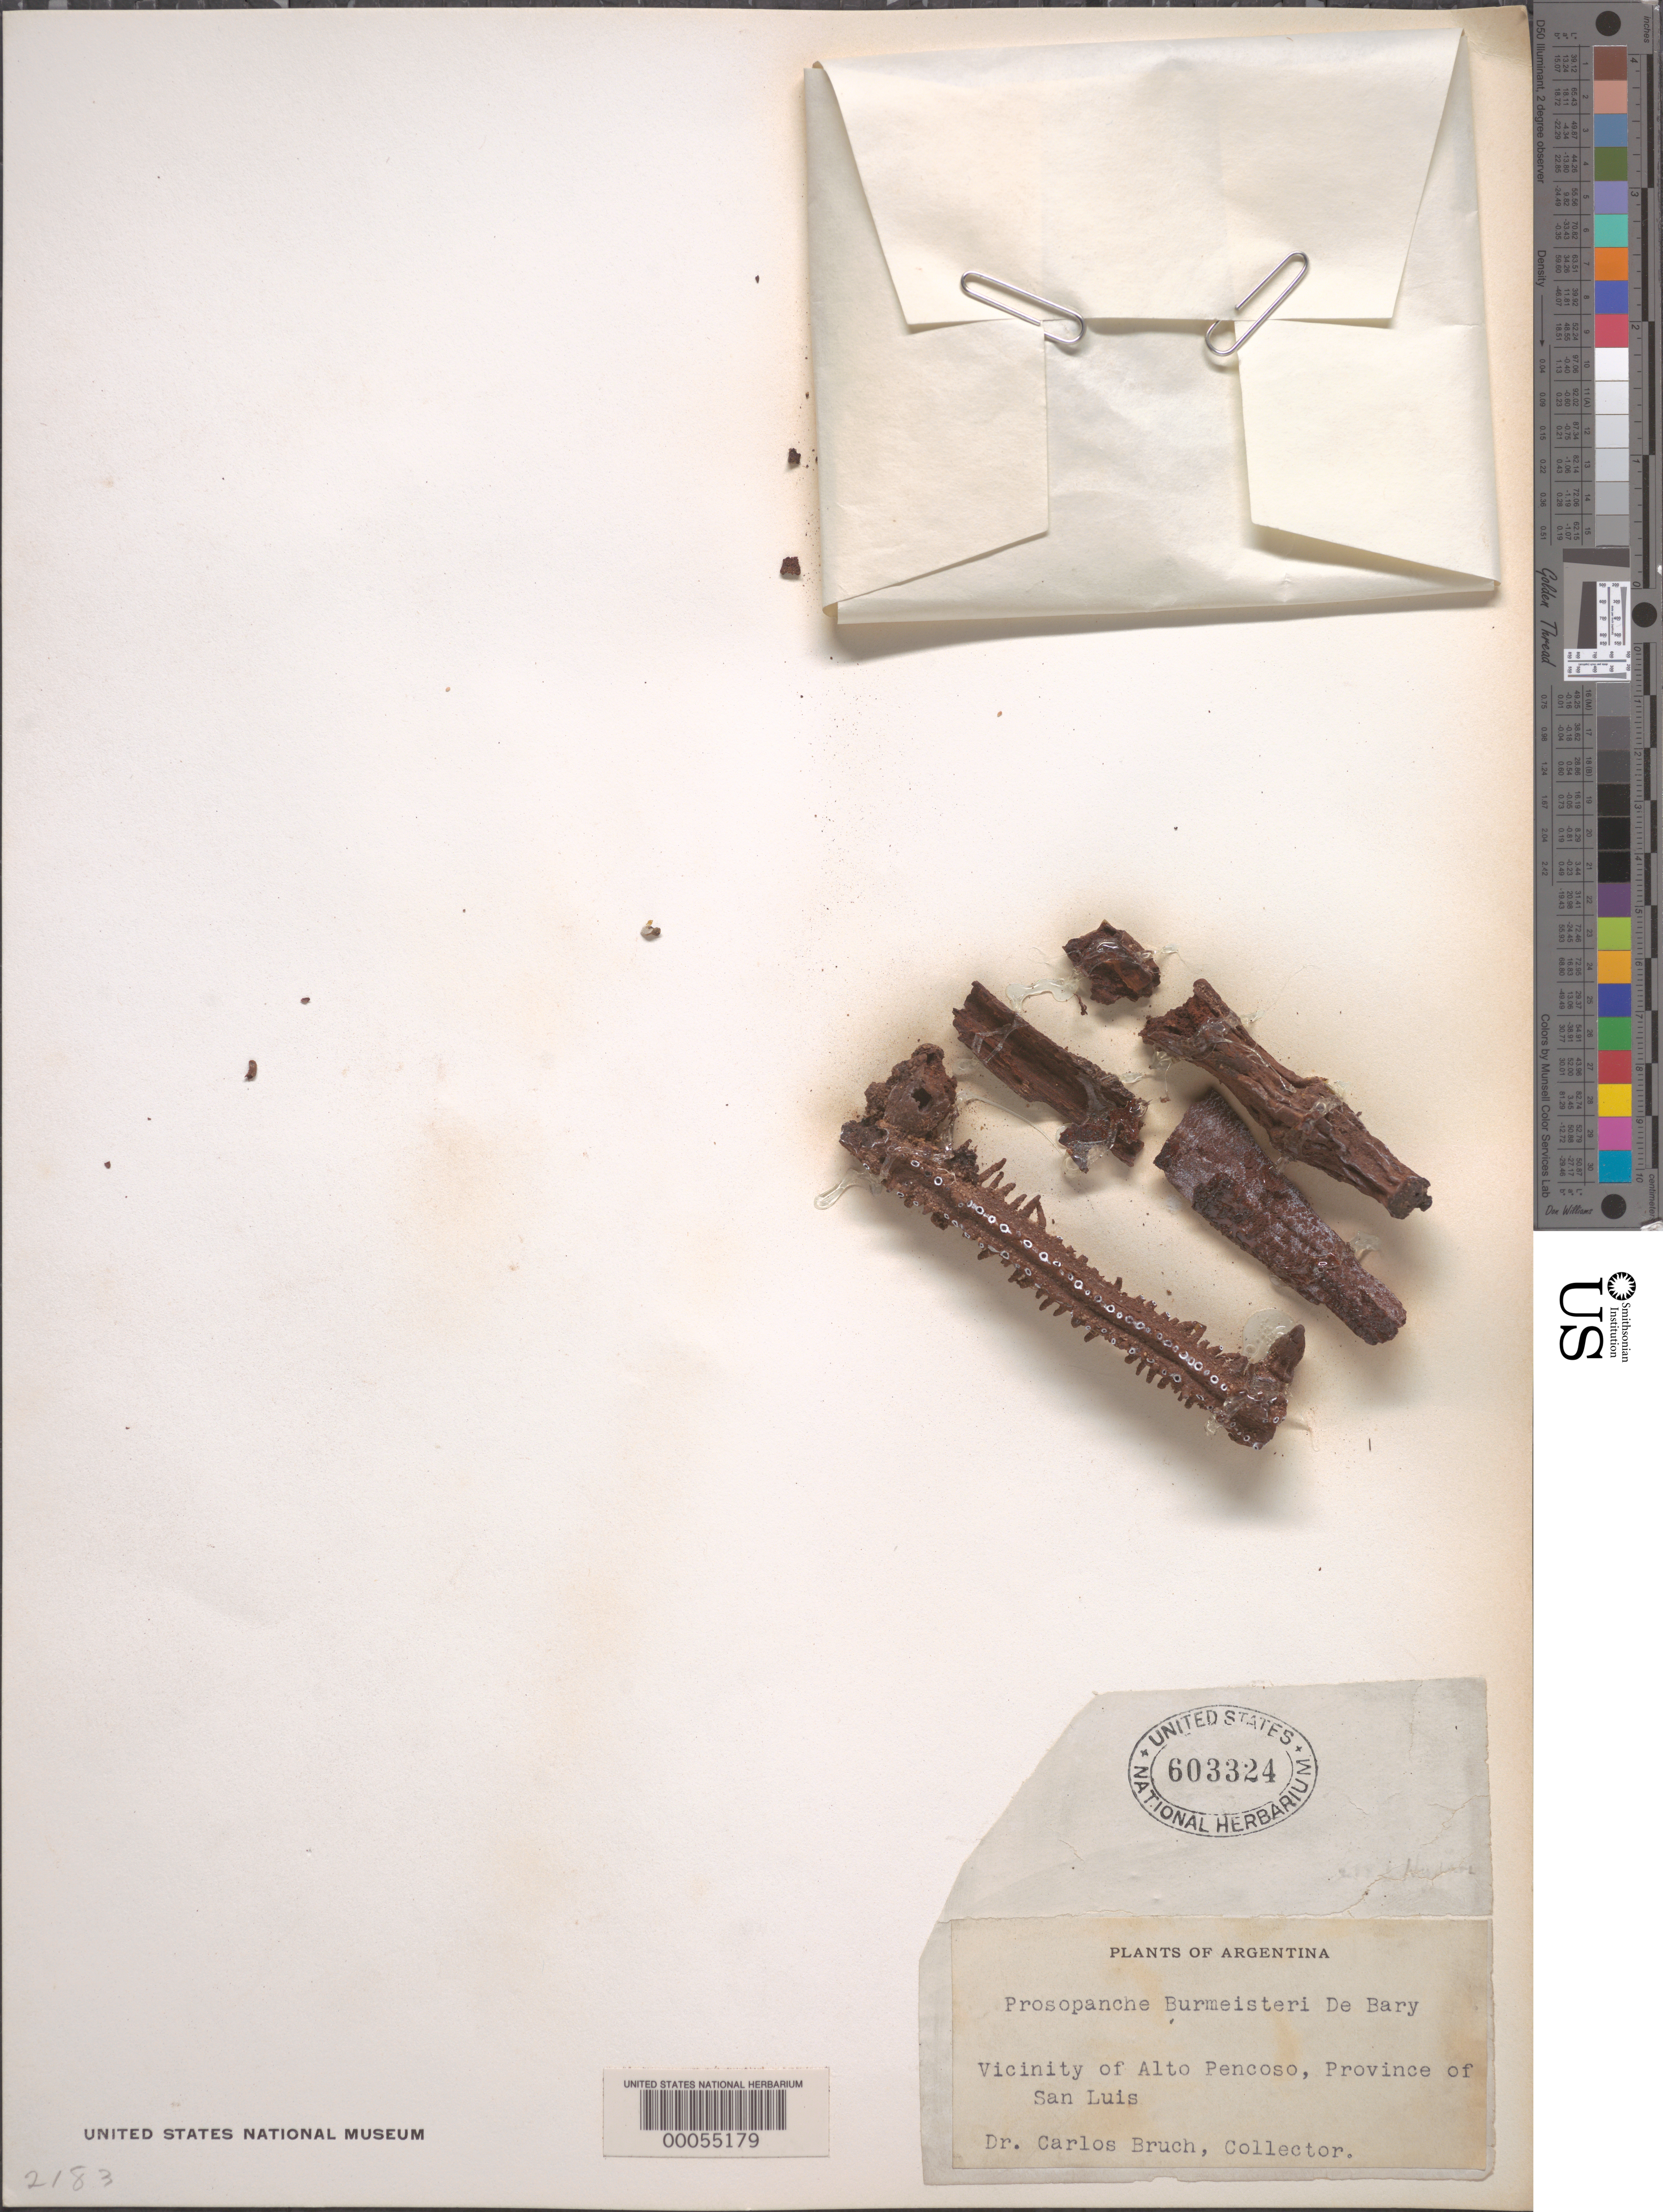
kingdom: Plantae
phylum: Tracheophyta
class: Magnoliopsida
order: Piperales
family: Hydnoraceae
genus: Prosopanche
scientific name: Prosopanche americana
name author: (R.C. Br.) Baill.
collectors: C. Burch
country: Argentina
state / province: San Luis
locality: Vicinity of Alto Pencoso.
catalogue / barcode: US 603324